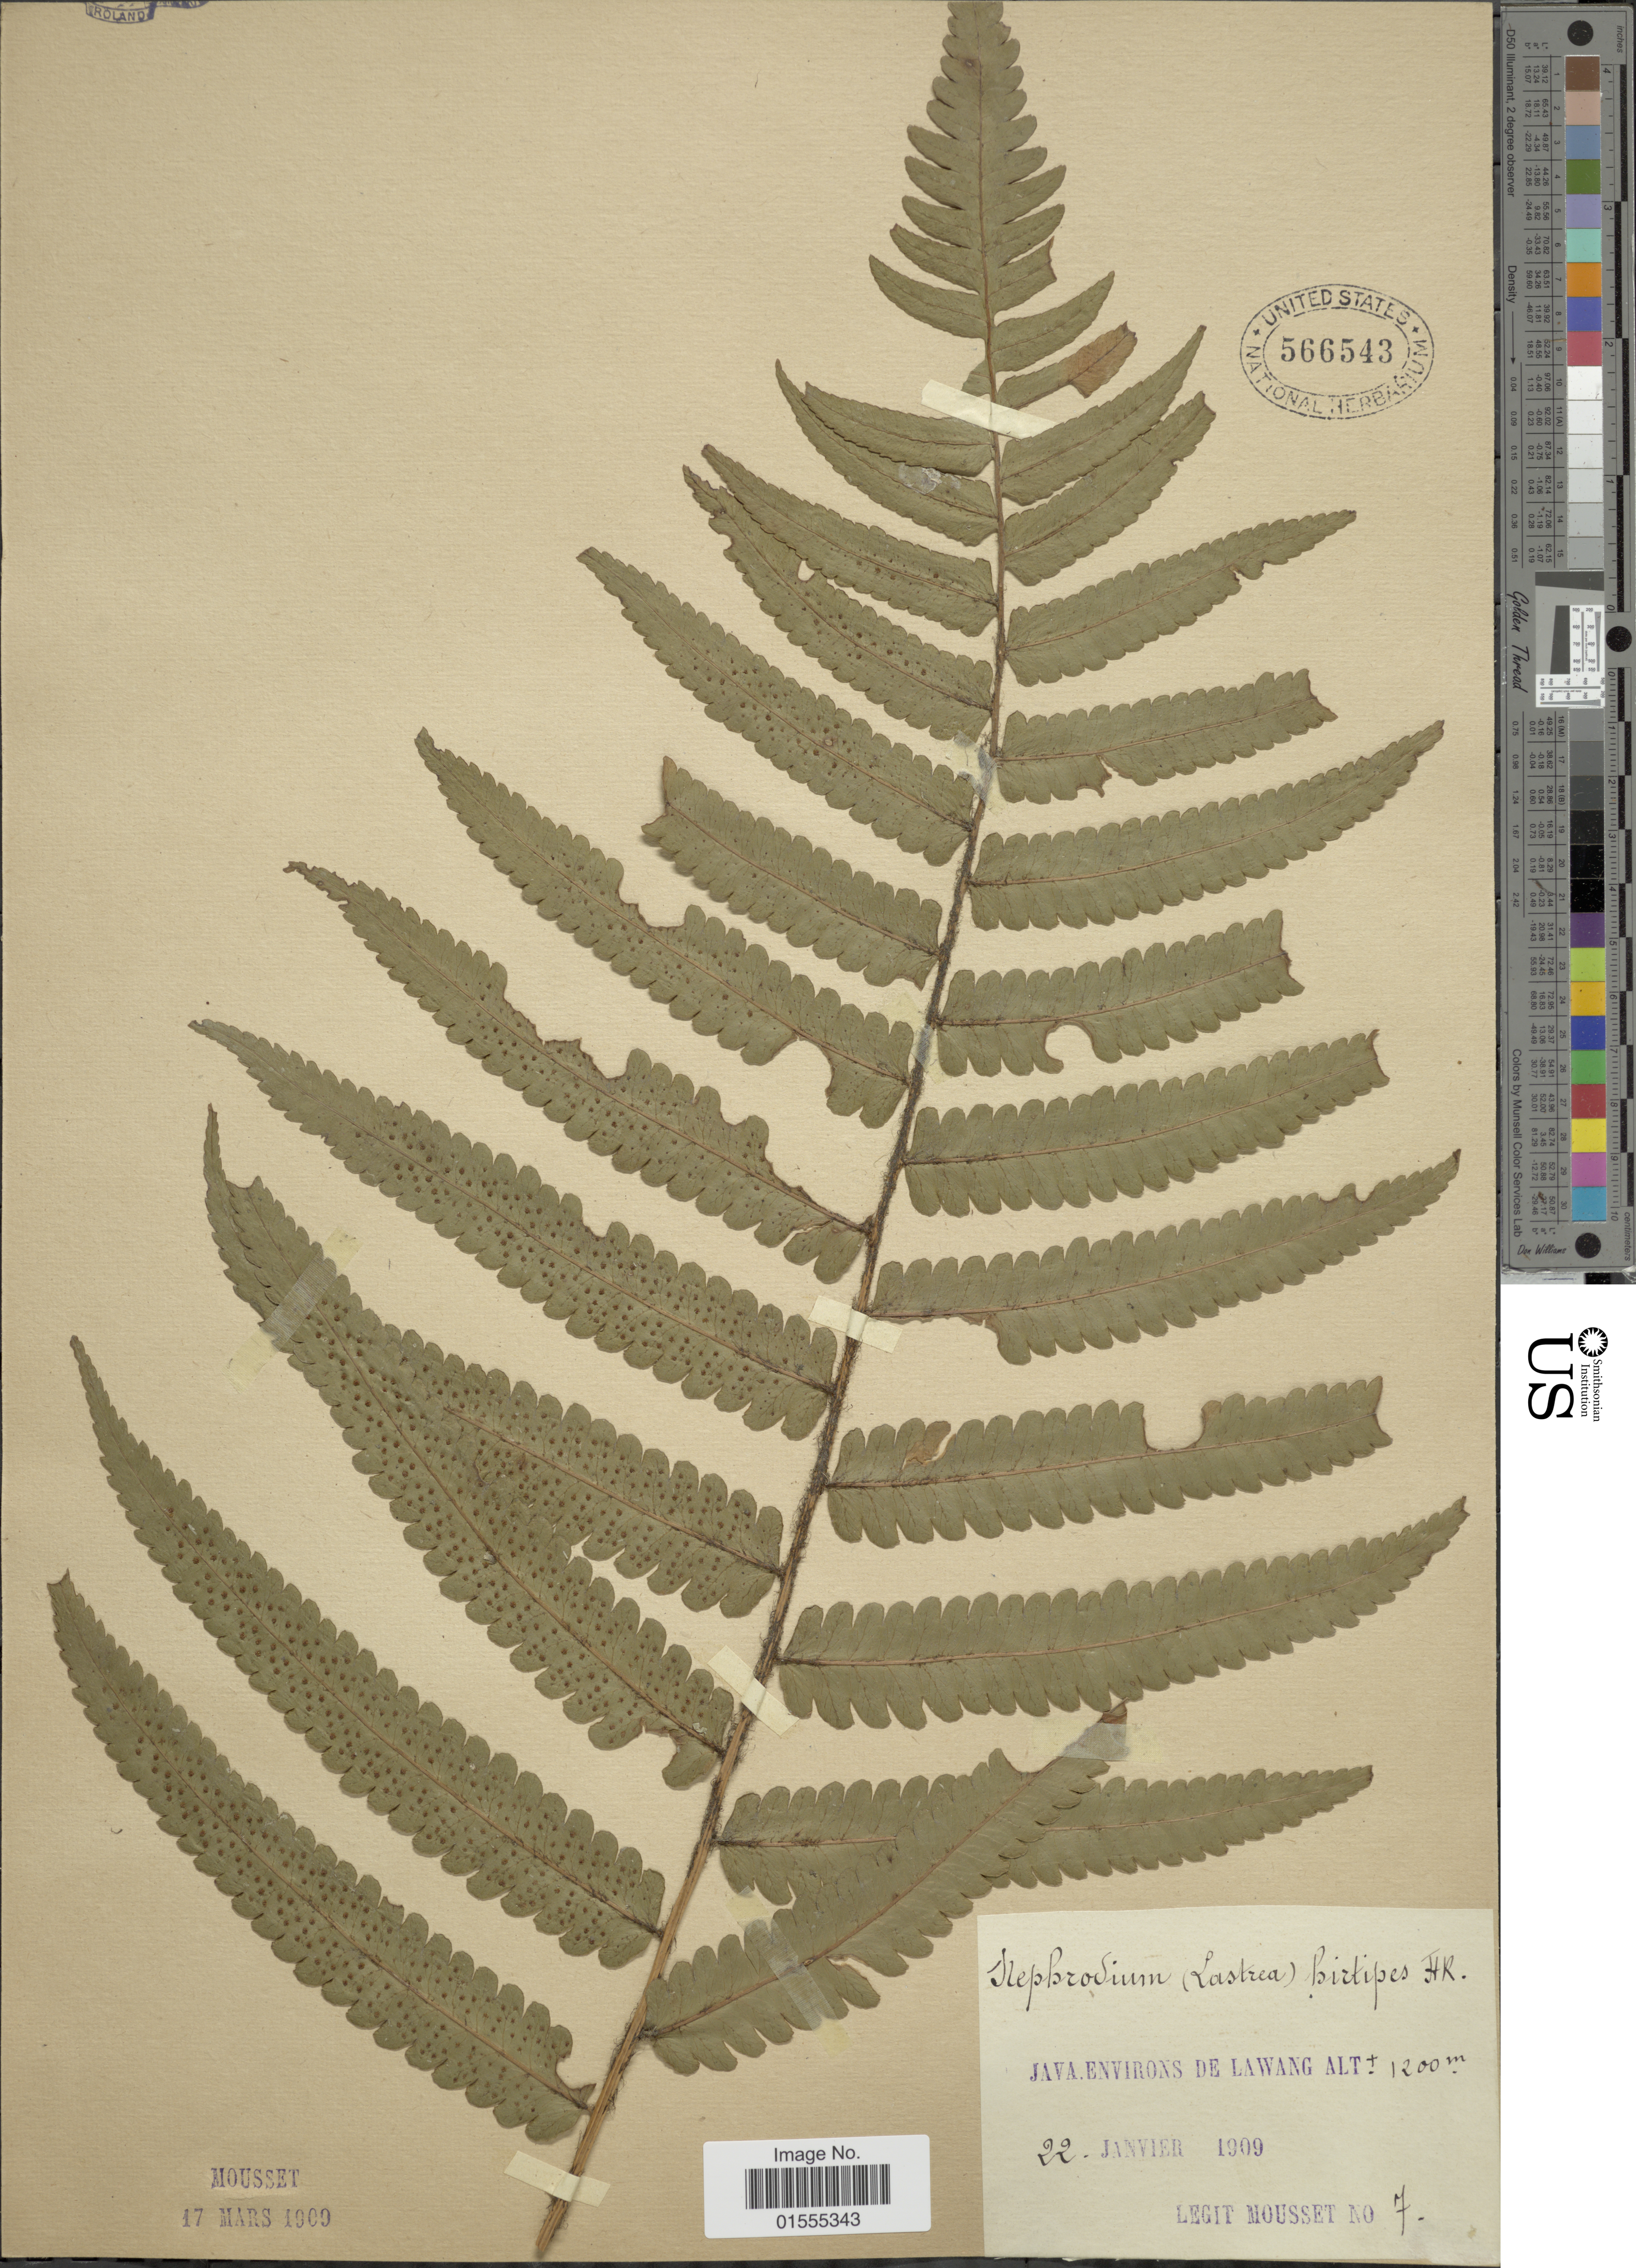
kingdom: Plantae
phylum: Tracheophyta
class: Polypodiopsida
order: Polypodiales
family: Dryopteridaceae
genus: Dryopteris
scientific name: Dryopteris hirtipes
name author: (Blume) Kuntze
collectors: Mousset, --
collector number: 7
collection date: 1909-01-22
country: Indonesia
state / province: Java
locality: Java environs de Lawang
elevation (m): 1200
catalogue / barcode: US 566543